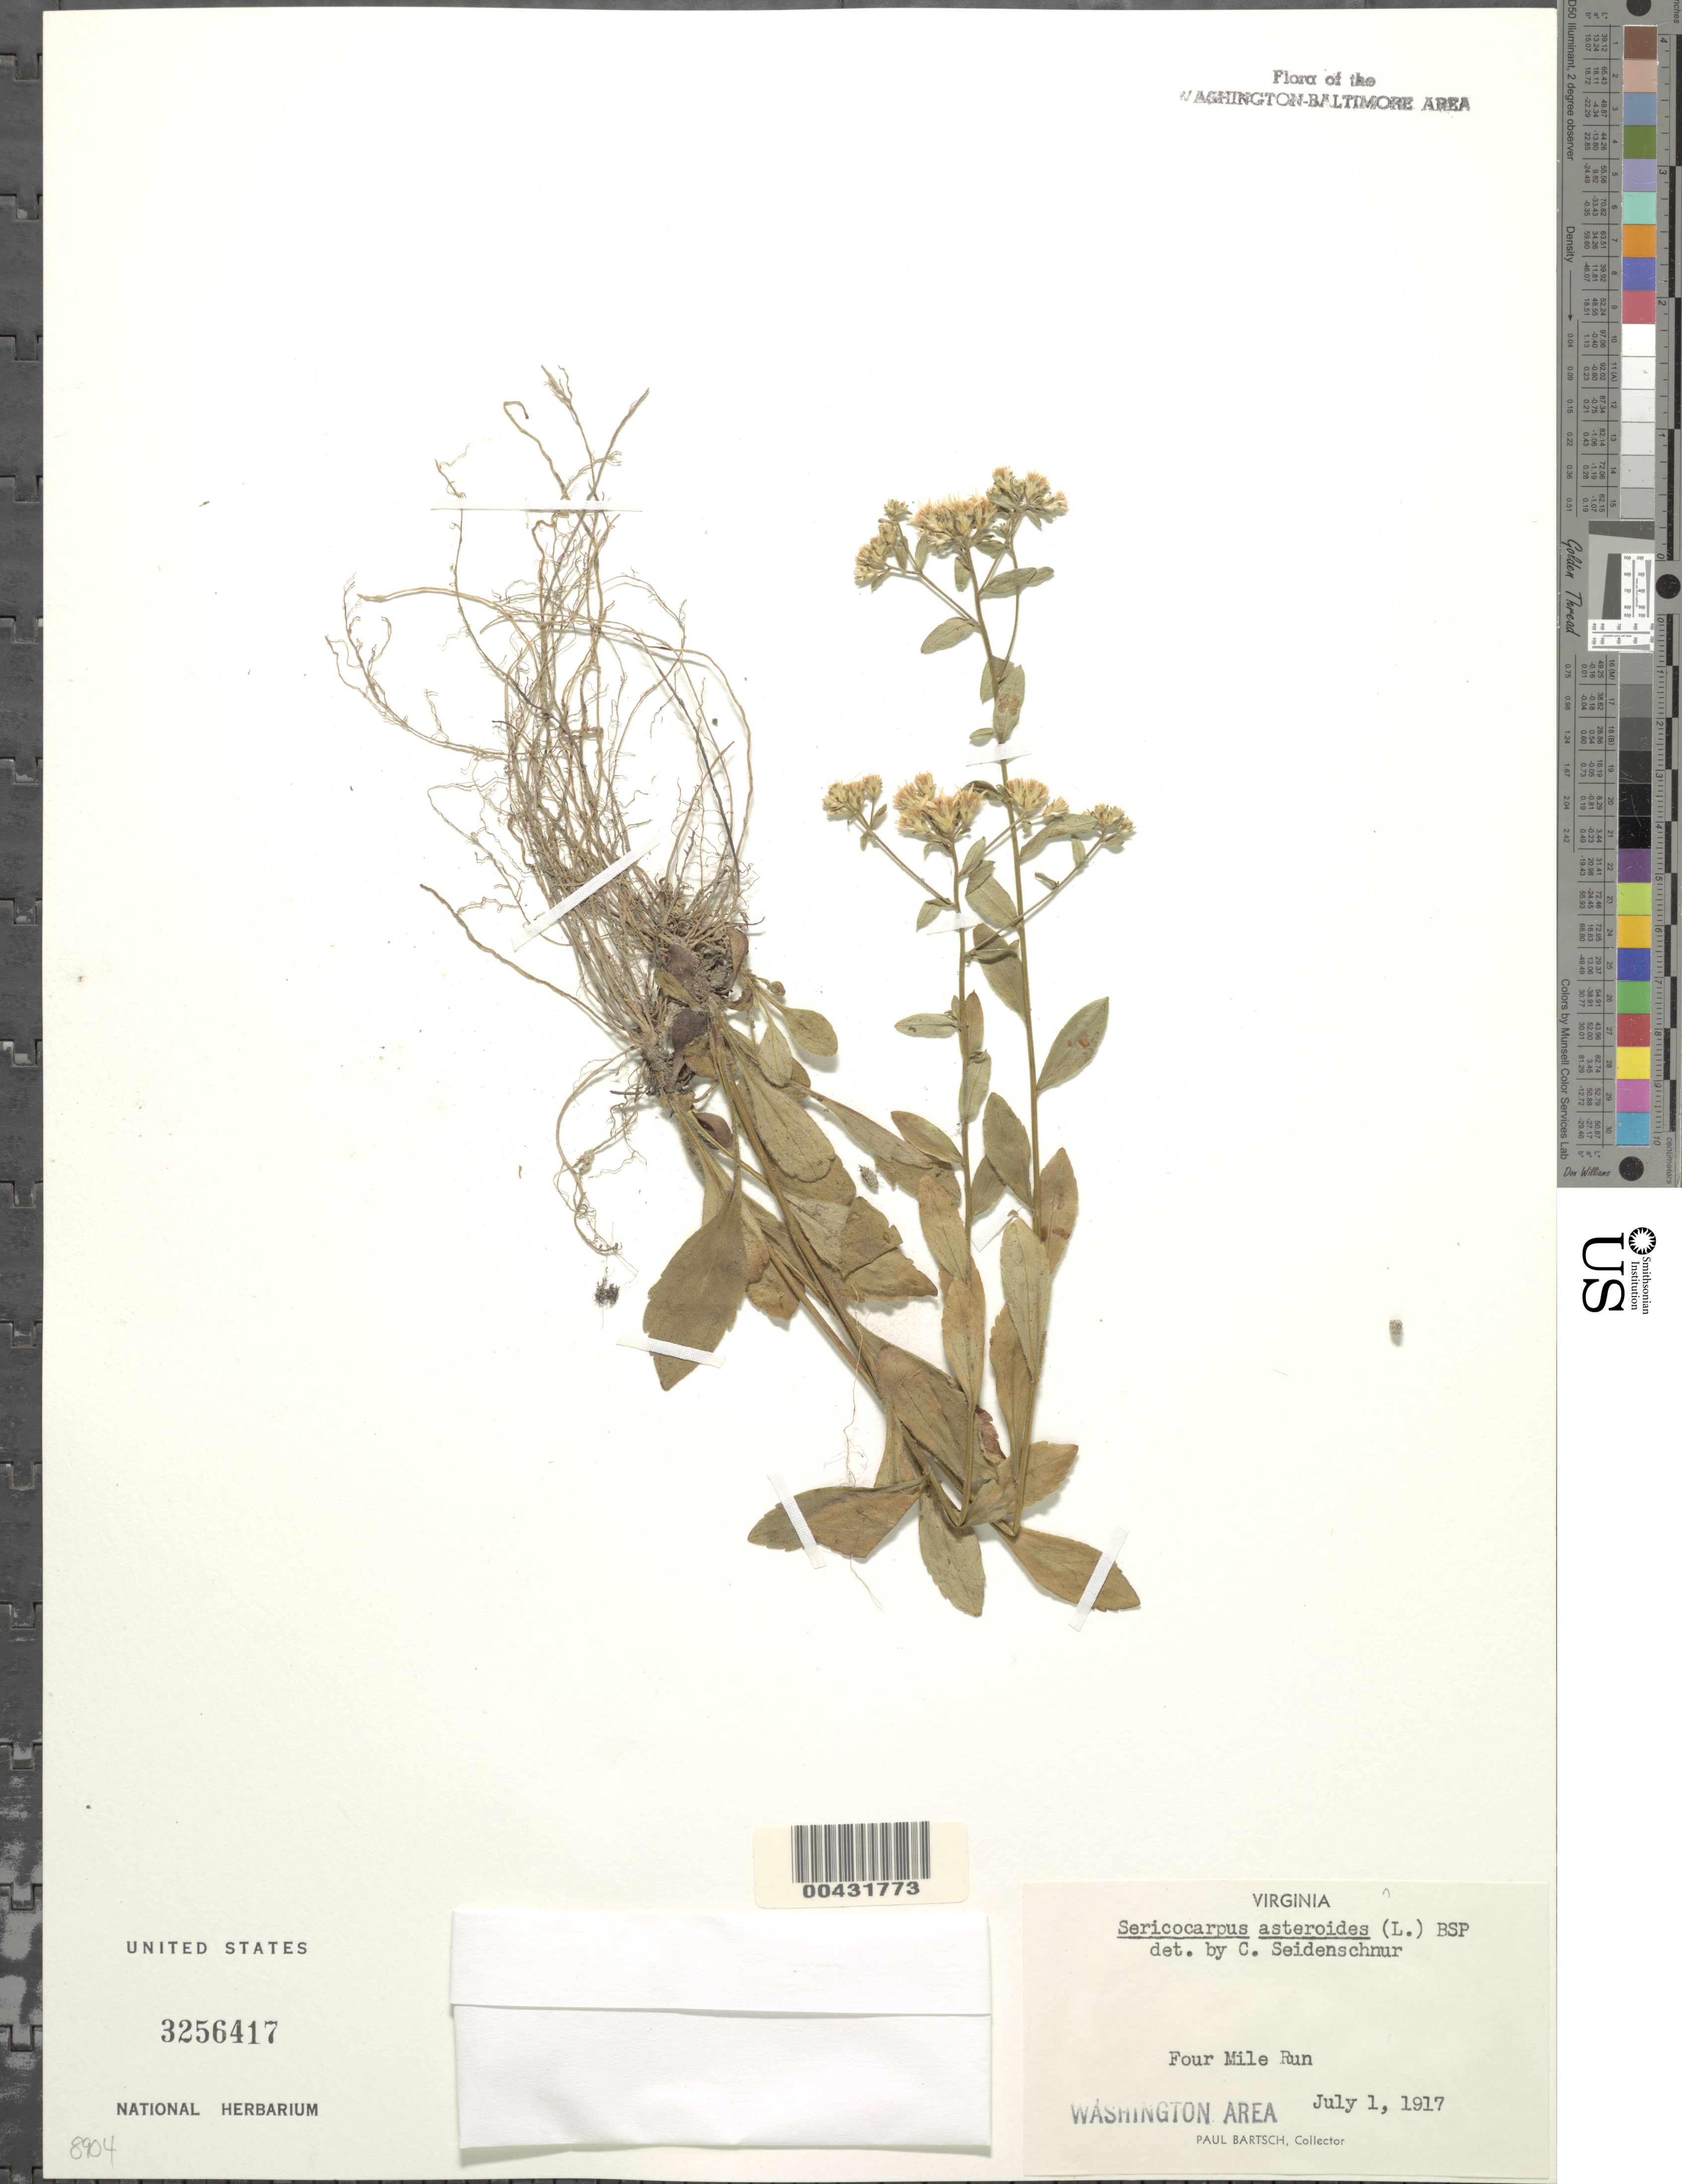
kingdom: Plantae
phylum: Tracheophyta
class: Magnoliopsida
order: Asterales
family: Asteraceae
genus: Sericocarpus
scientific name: Sericocarpus asteroides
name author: (L.) Britton, Stearns & Poggenb.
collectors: P. Bartsch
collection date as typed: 01 Jul 1917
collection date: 1917-07-01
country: United States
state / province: Virginia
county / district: Arlington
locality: Four Mile Run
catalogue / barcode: US 3256417